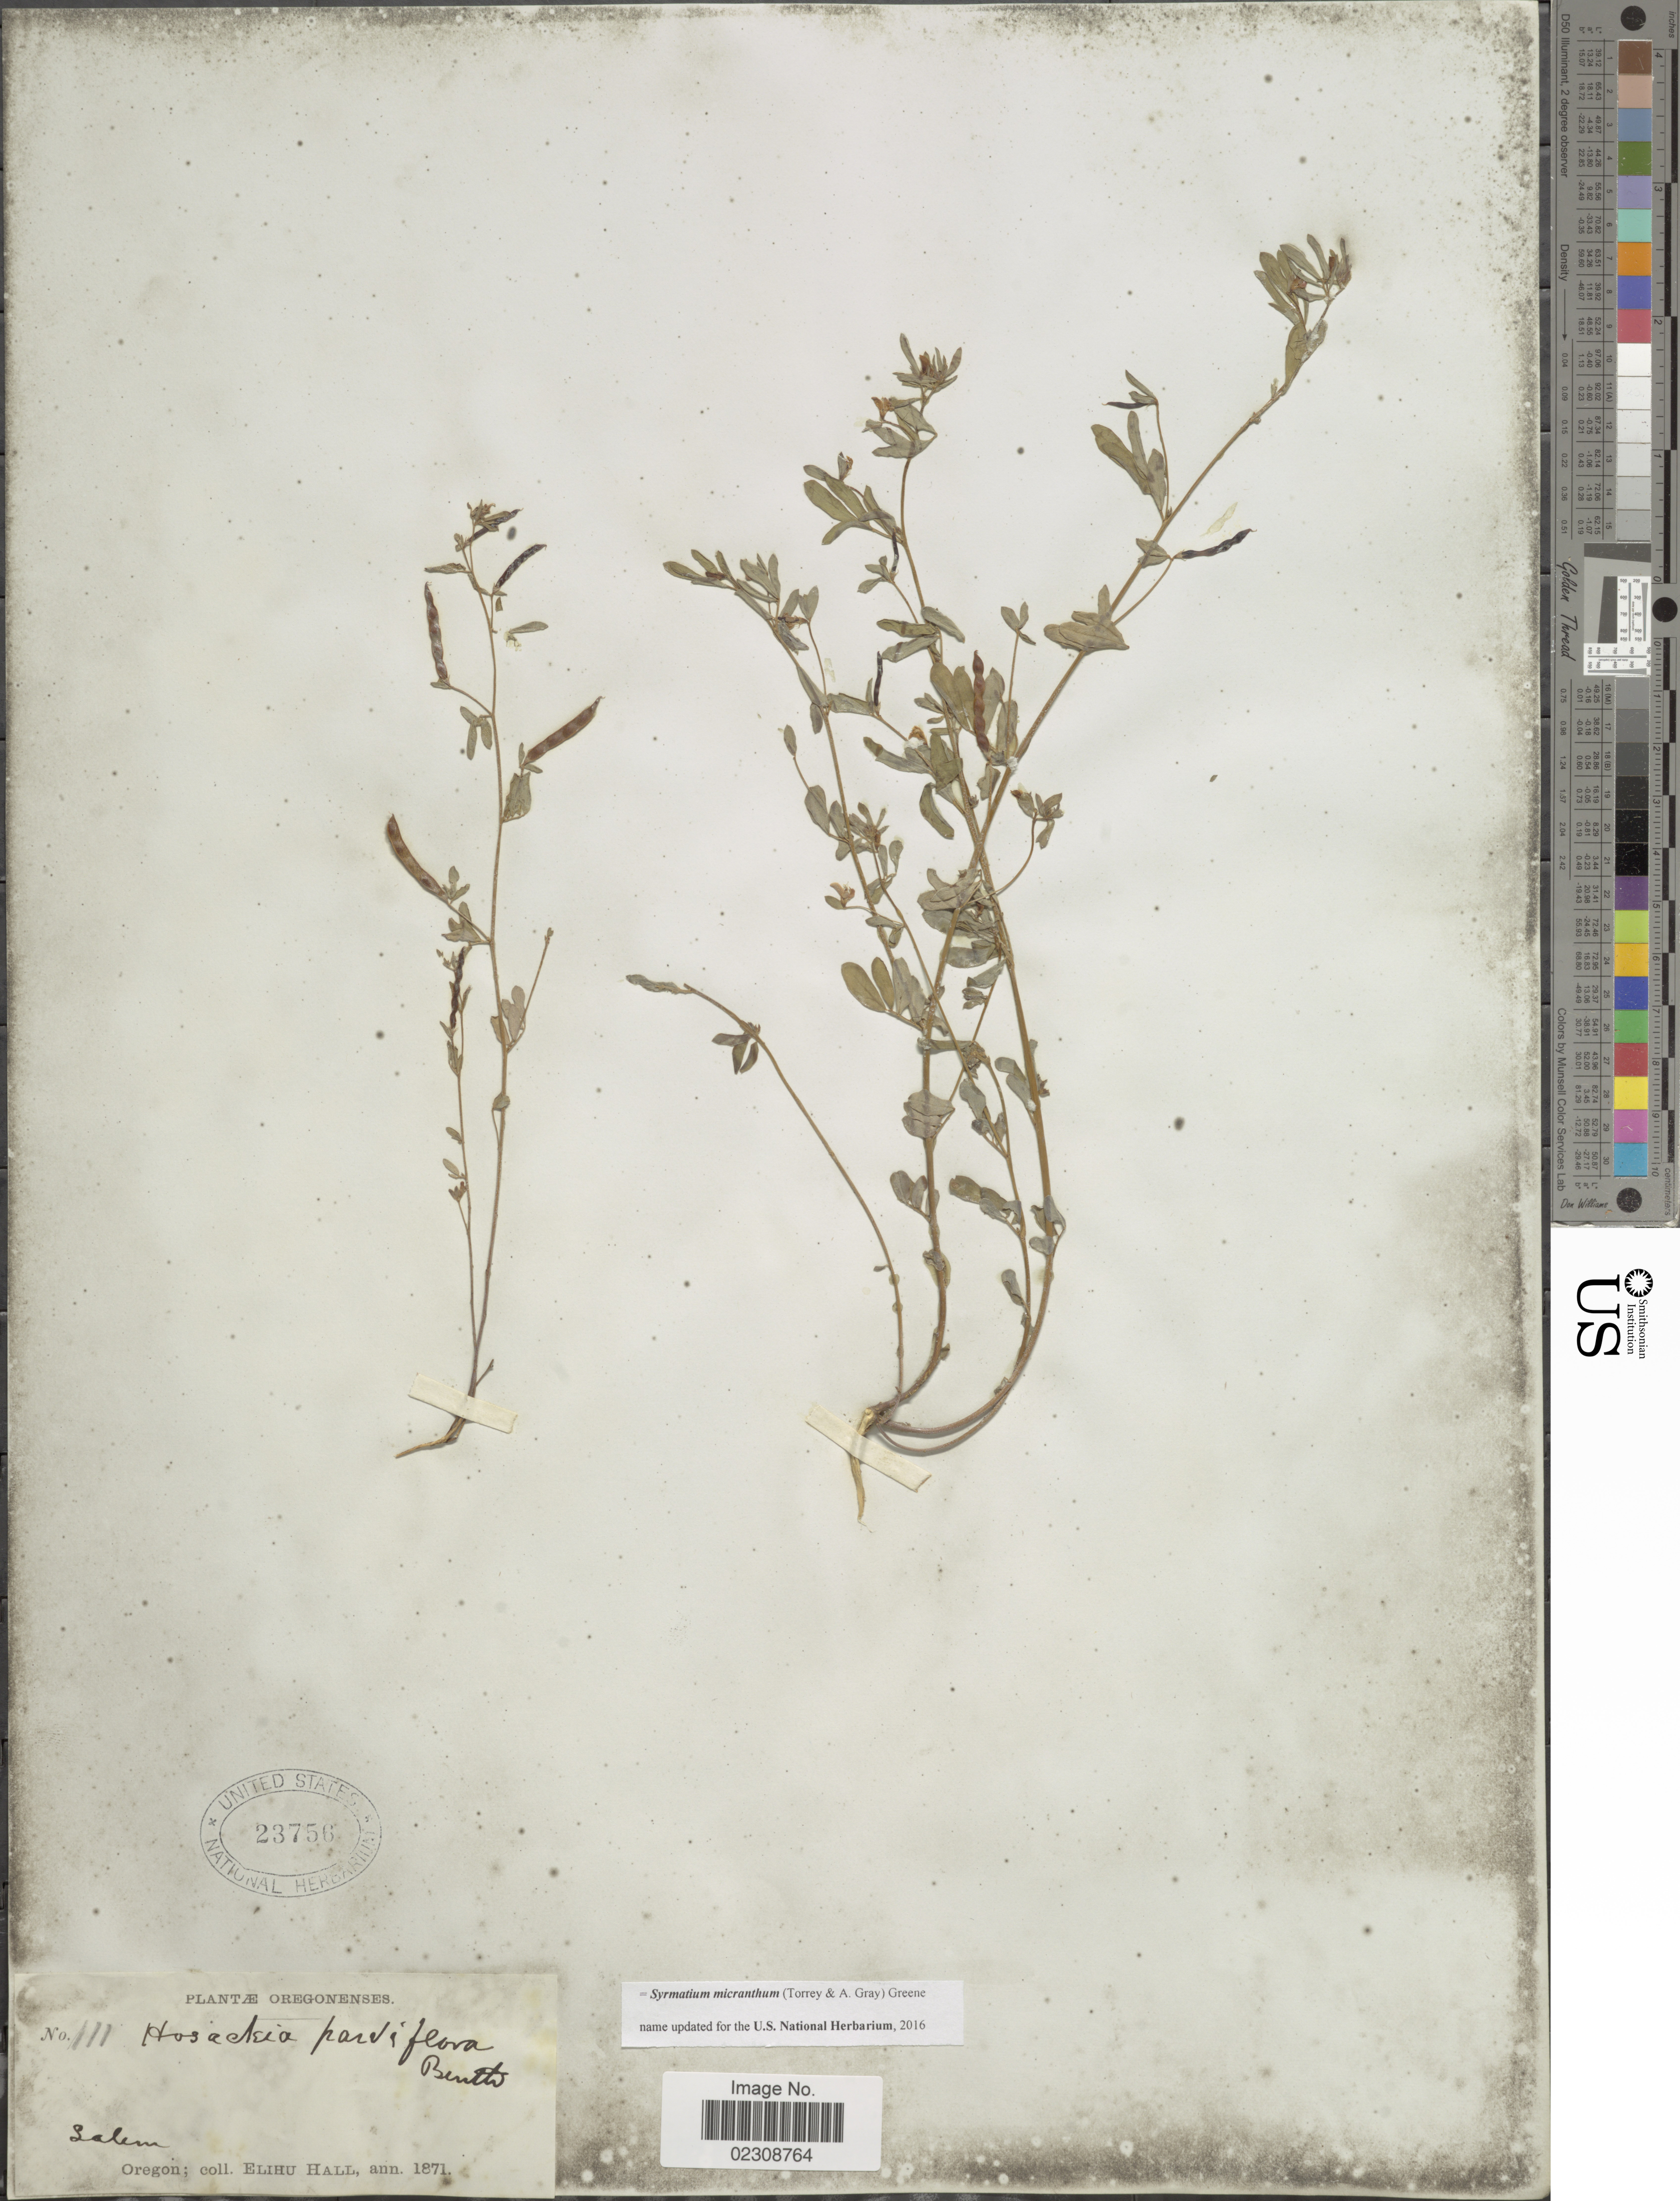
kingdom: Plantae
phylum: Tracheophyta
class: Magnoliopsida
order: Fabales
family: Fabaceae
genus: Syrmatium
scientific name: Syrmatium micranthum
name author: (Torr. & A. Gray) Greene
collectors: E. Hall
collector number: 111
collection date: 1871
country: United States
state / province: Oregon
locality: Salem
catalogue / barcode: US 23756